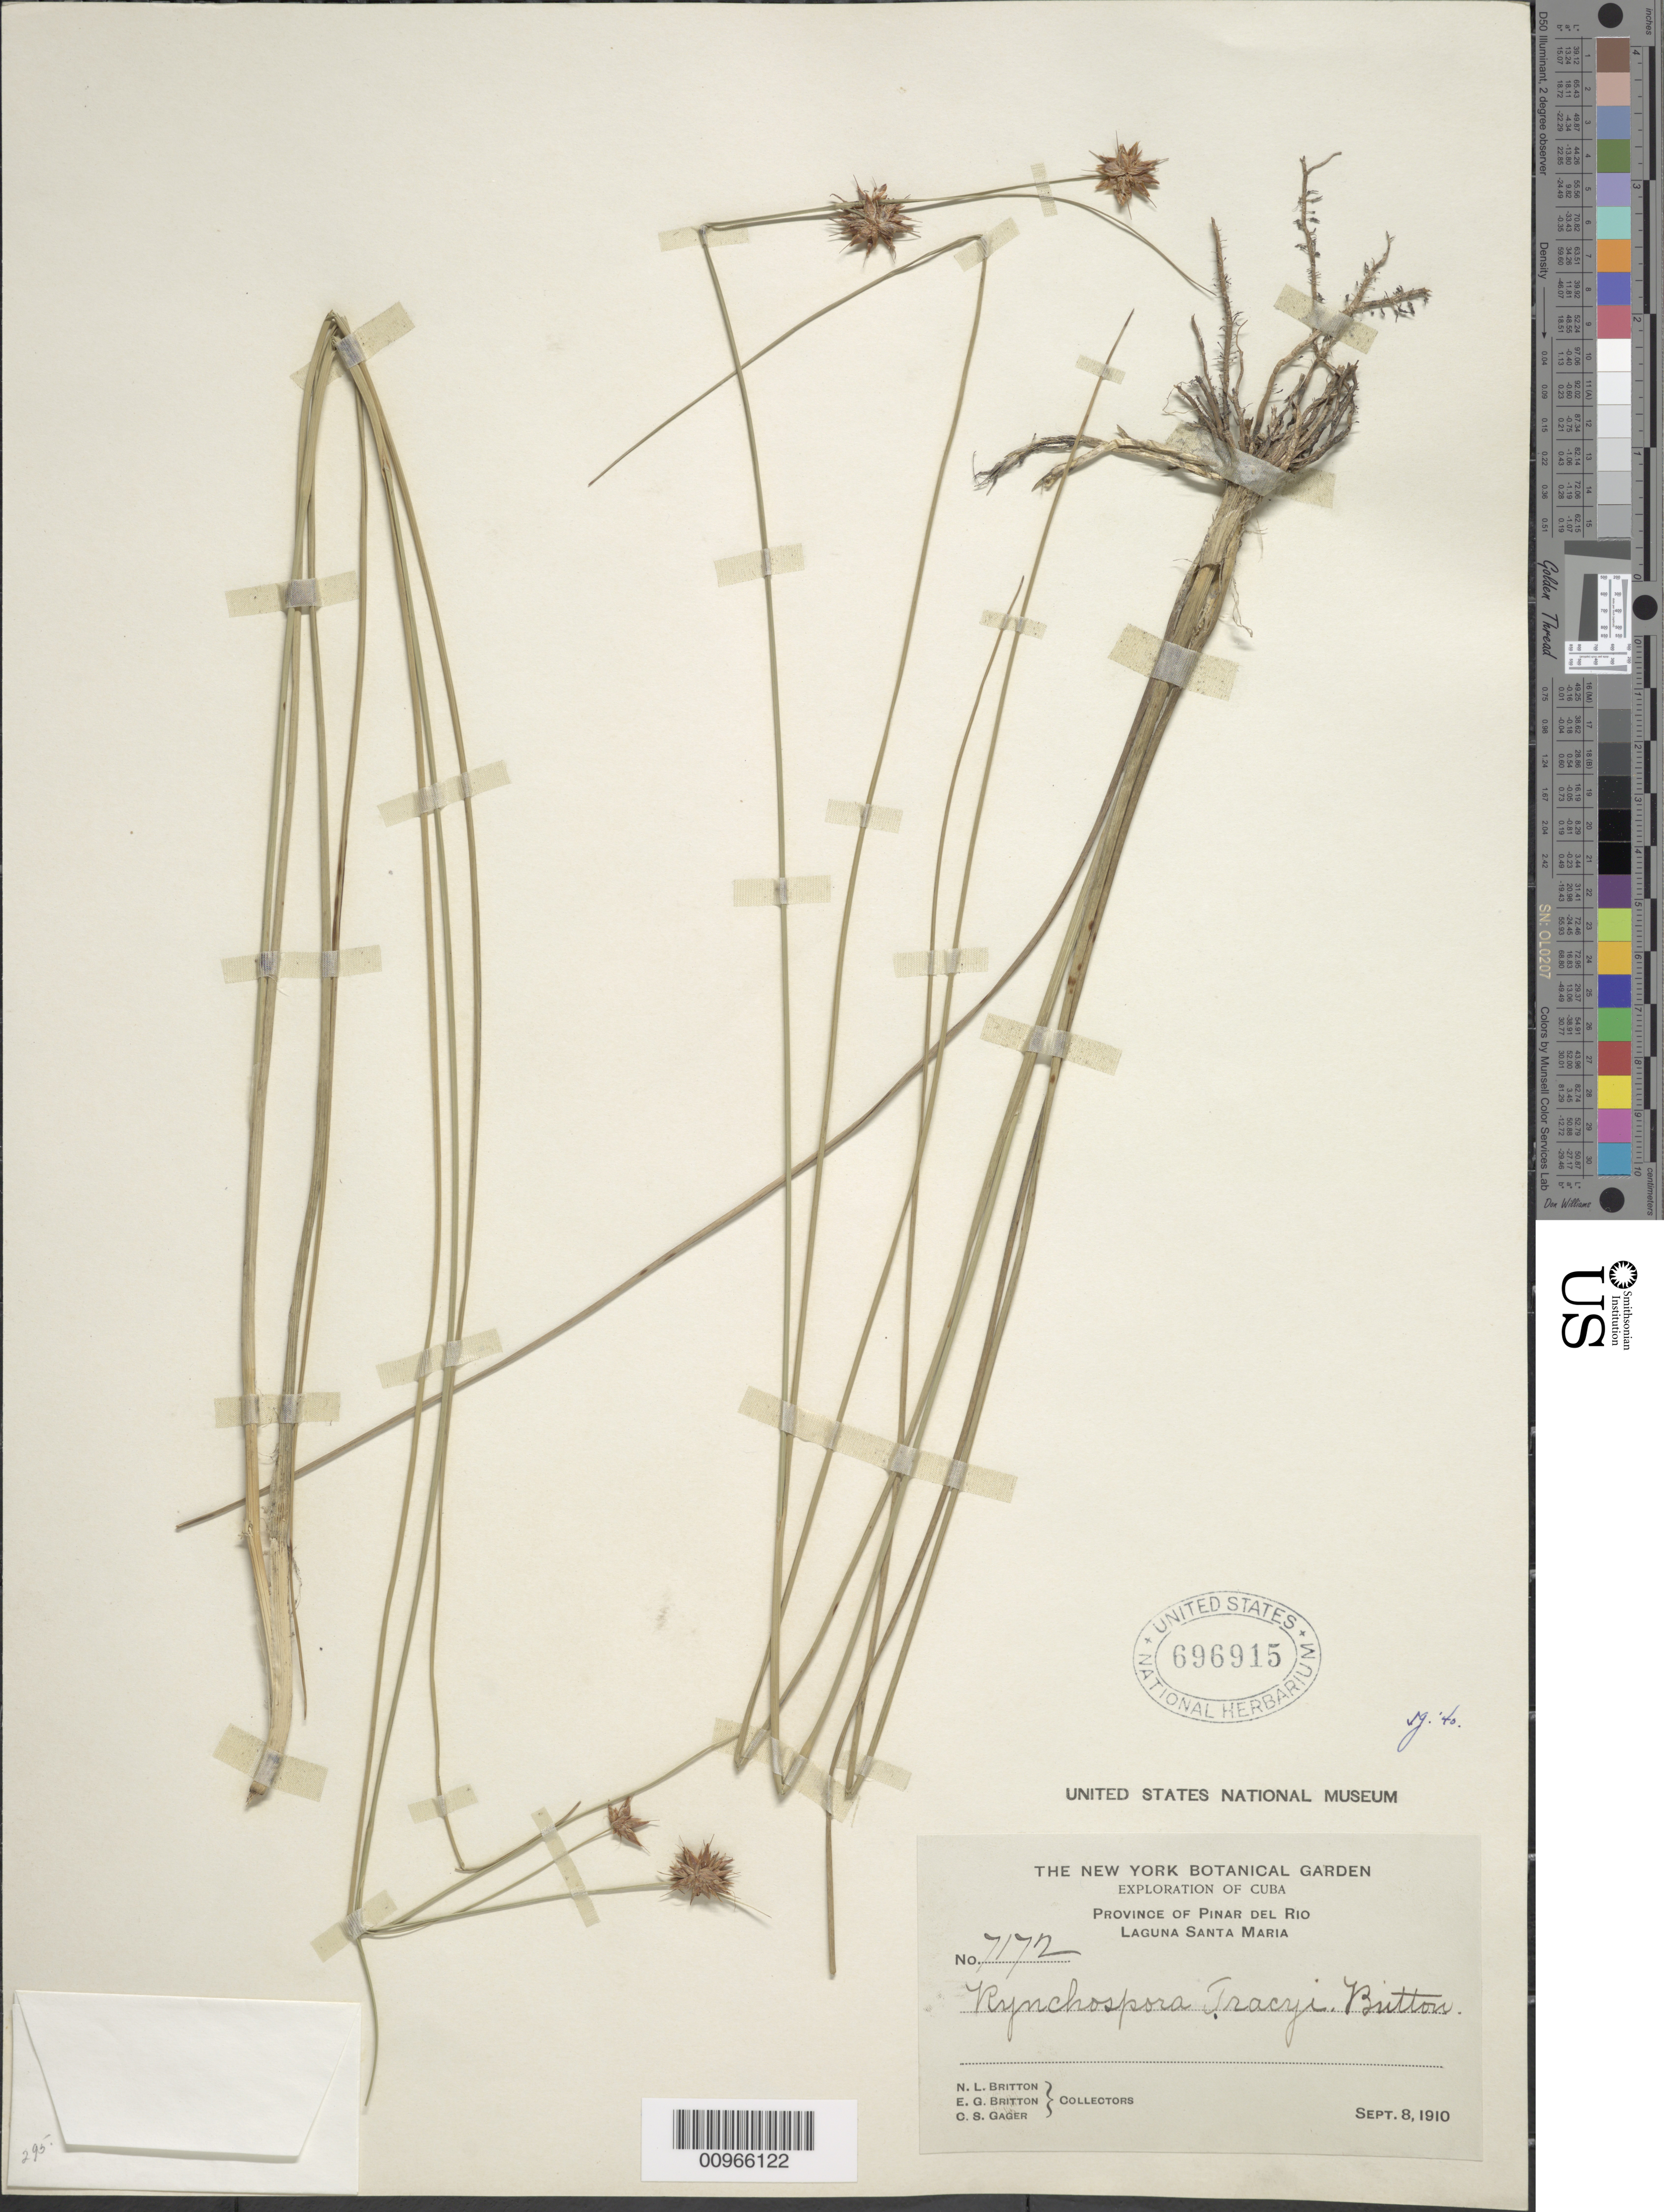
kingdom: Plantae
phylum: Tracheophyta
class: Liliopsida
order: Poales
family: Cyperaceae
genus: Rhynchospora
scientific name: Rhynchospora tracyi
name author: Britton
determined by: Gale, S.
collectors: N. Britton, E. G. Britton & C. Gager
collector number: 7172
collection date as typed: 08 Sep 1910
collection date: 1910-09-08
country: Cuba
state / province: Pinar del Rio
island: Cuba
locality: Launga Santa Maria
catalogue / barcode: US 696915